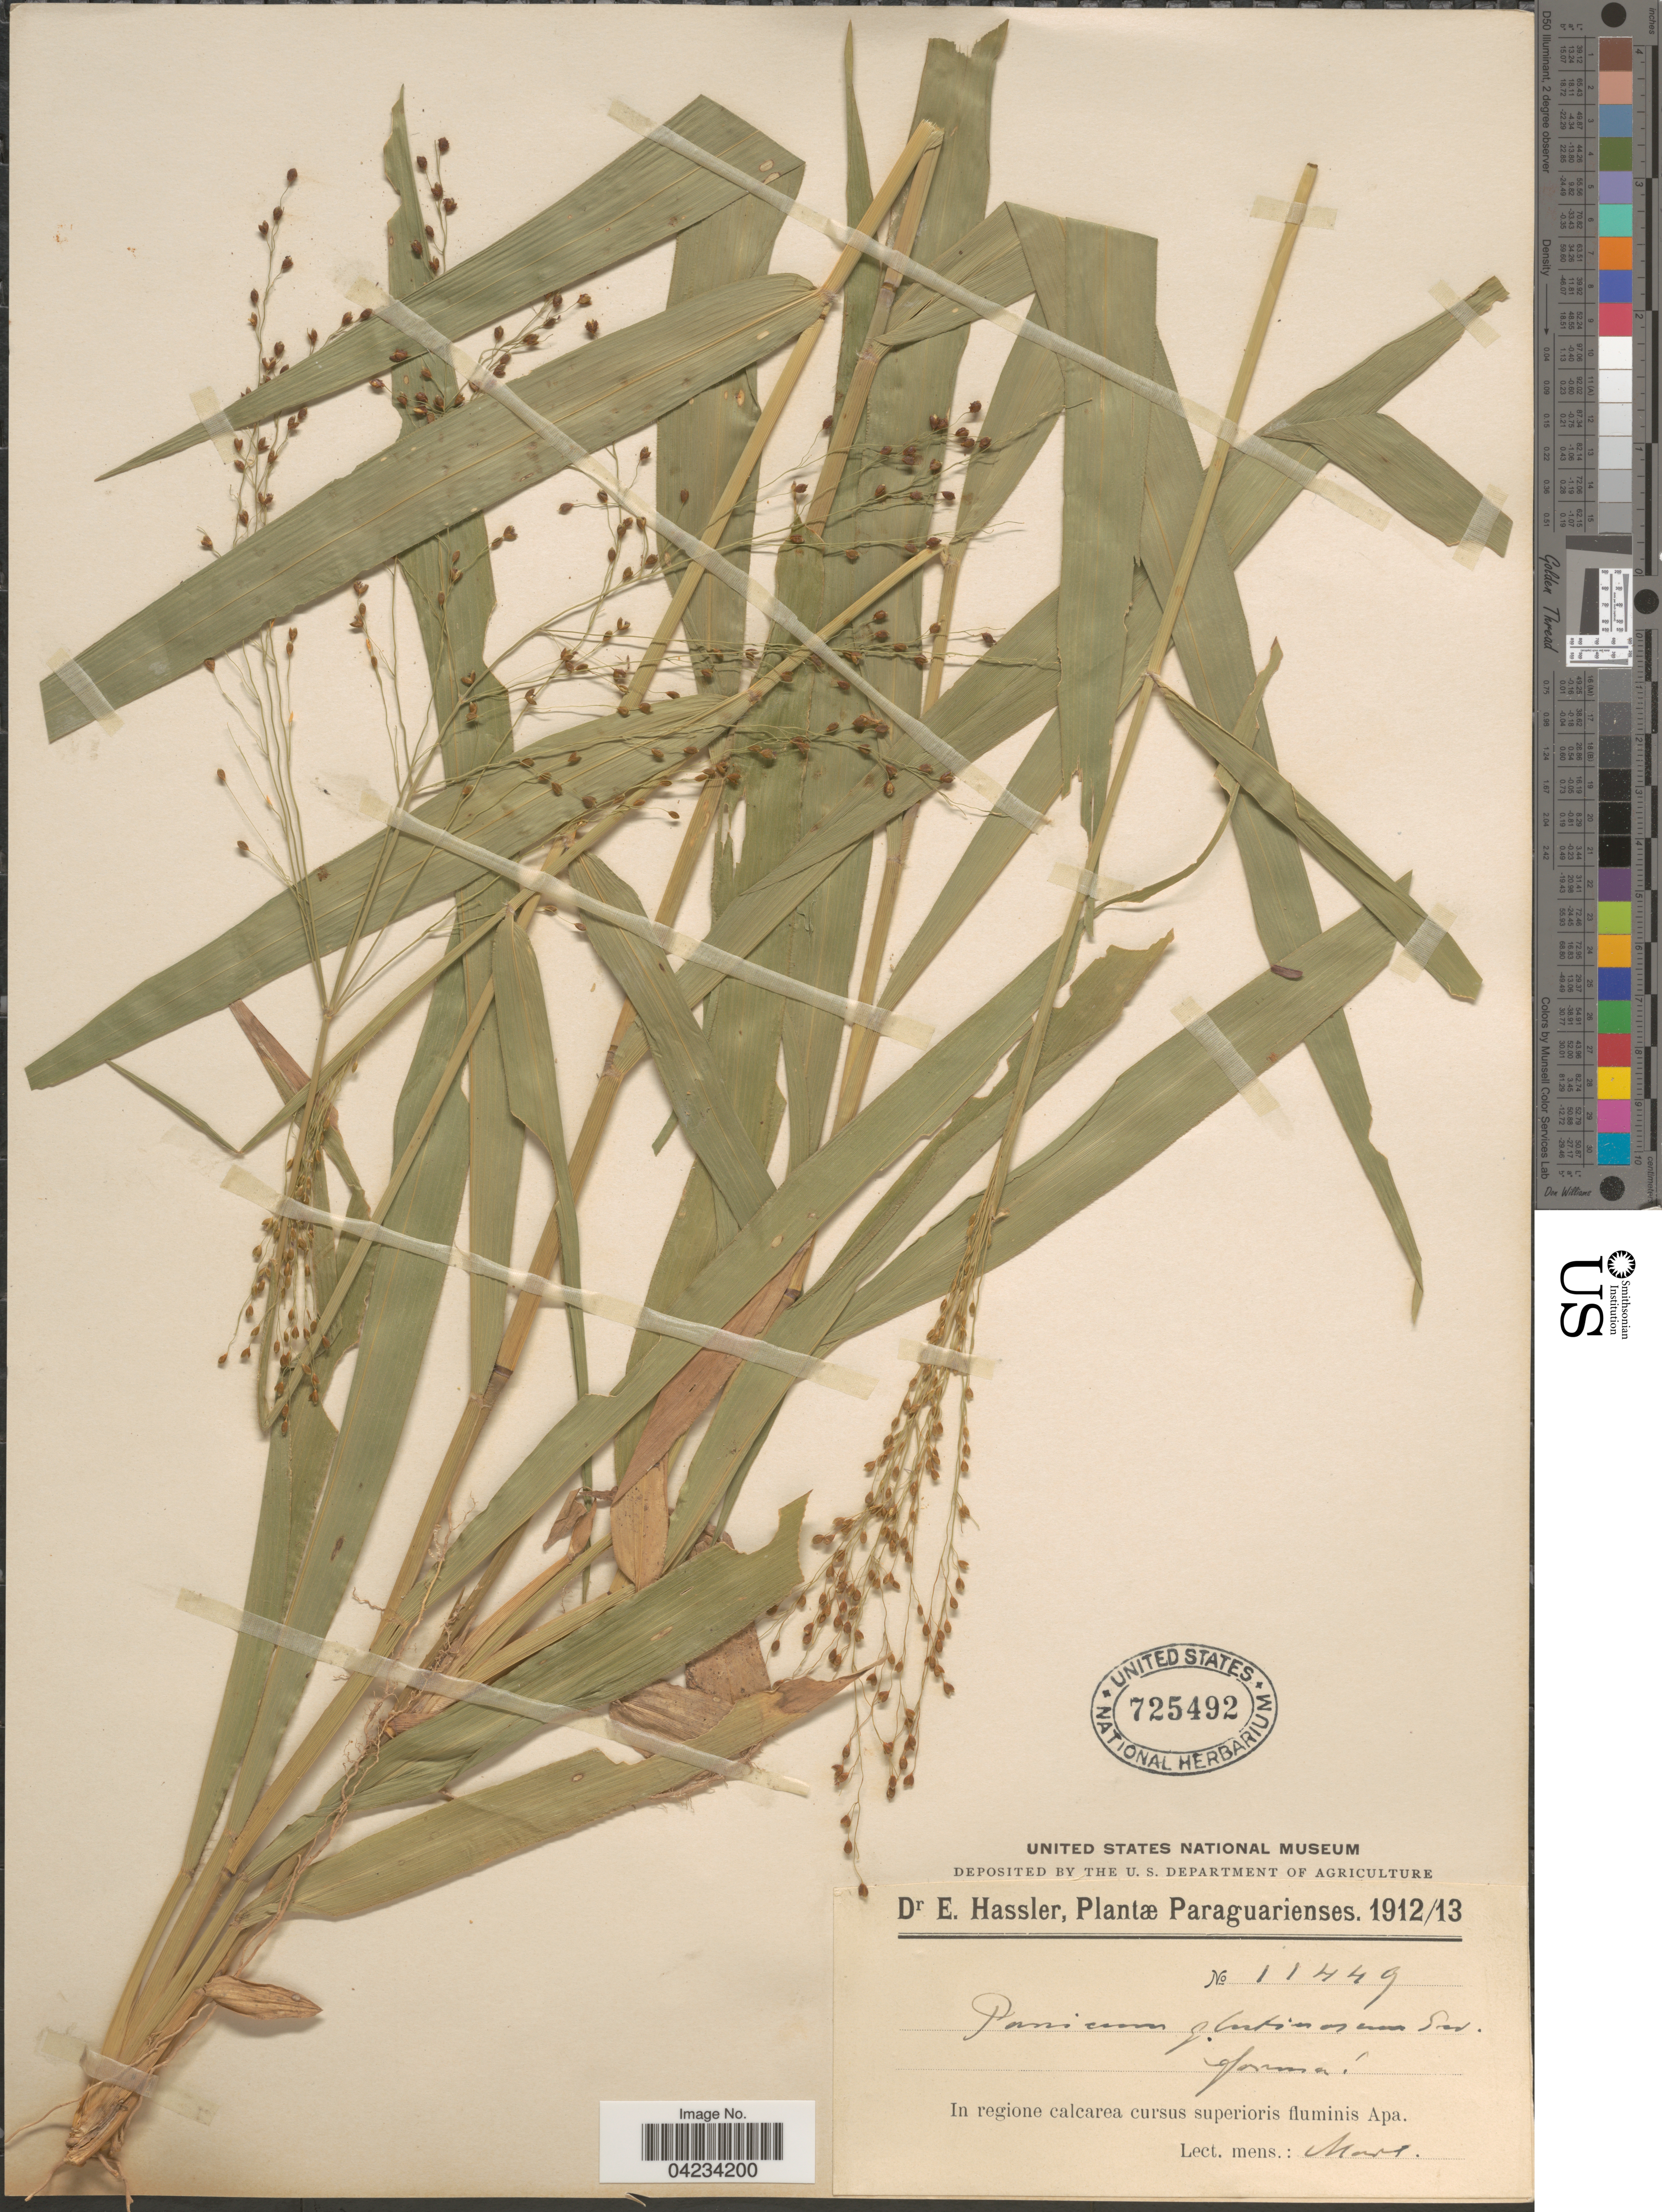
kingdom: Plantae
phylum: Tracheophyta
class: Liliopsida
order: Poales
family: Poaceae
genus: Homolepis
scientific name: Homolepis glutinosa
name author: (Sw.) Zuloaga & Soderstr.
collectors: E. Hassler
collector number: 11449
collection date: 1912-03/1913-03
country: Paraguay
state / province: Paraguari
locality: In regione calcarea cursus superioris fluminis Apa.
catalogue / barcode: US 725492